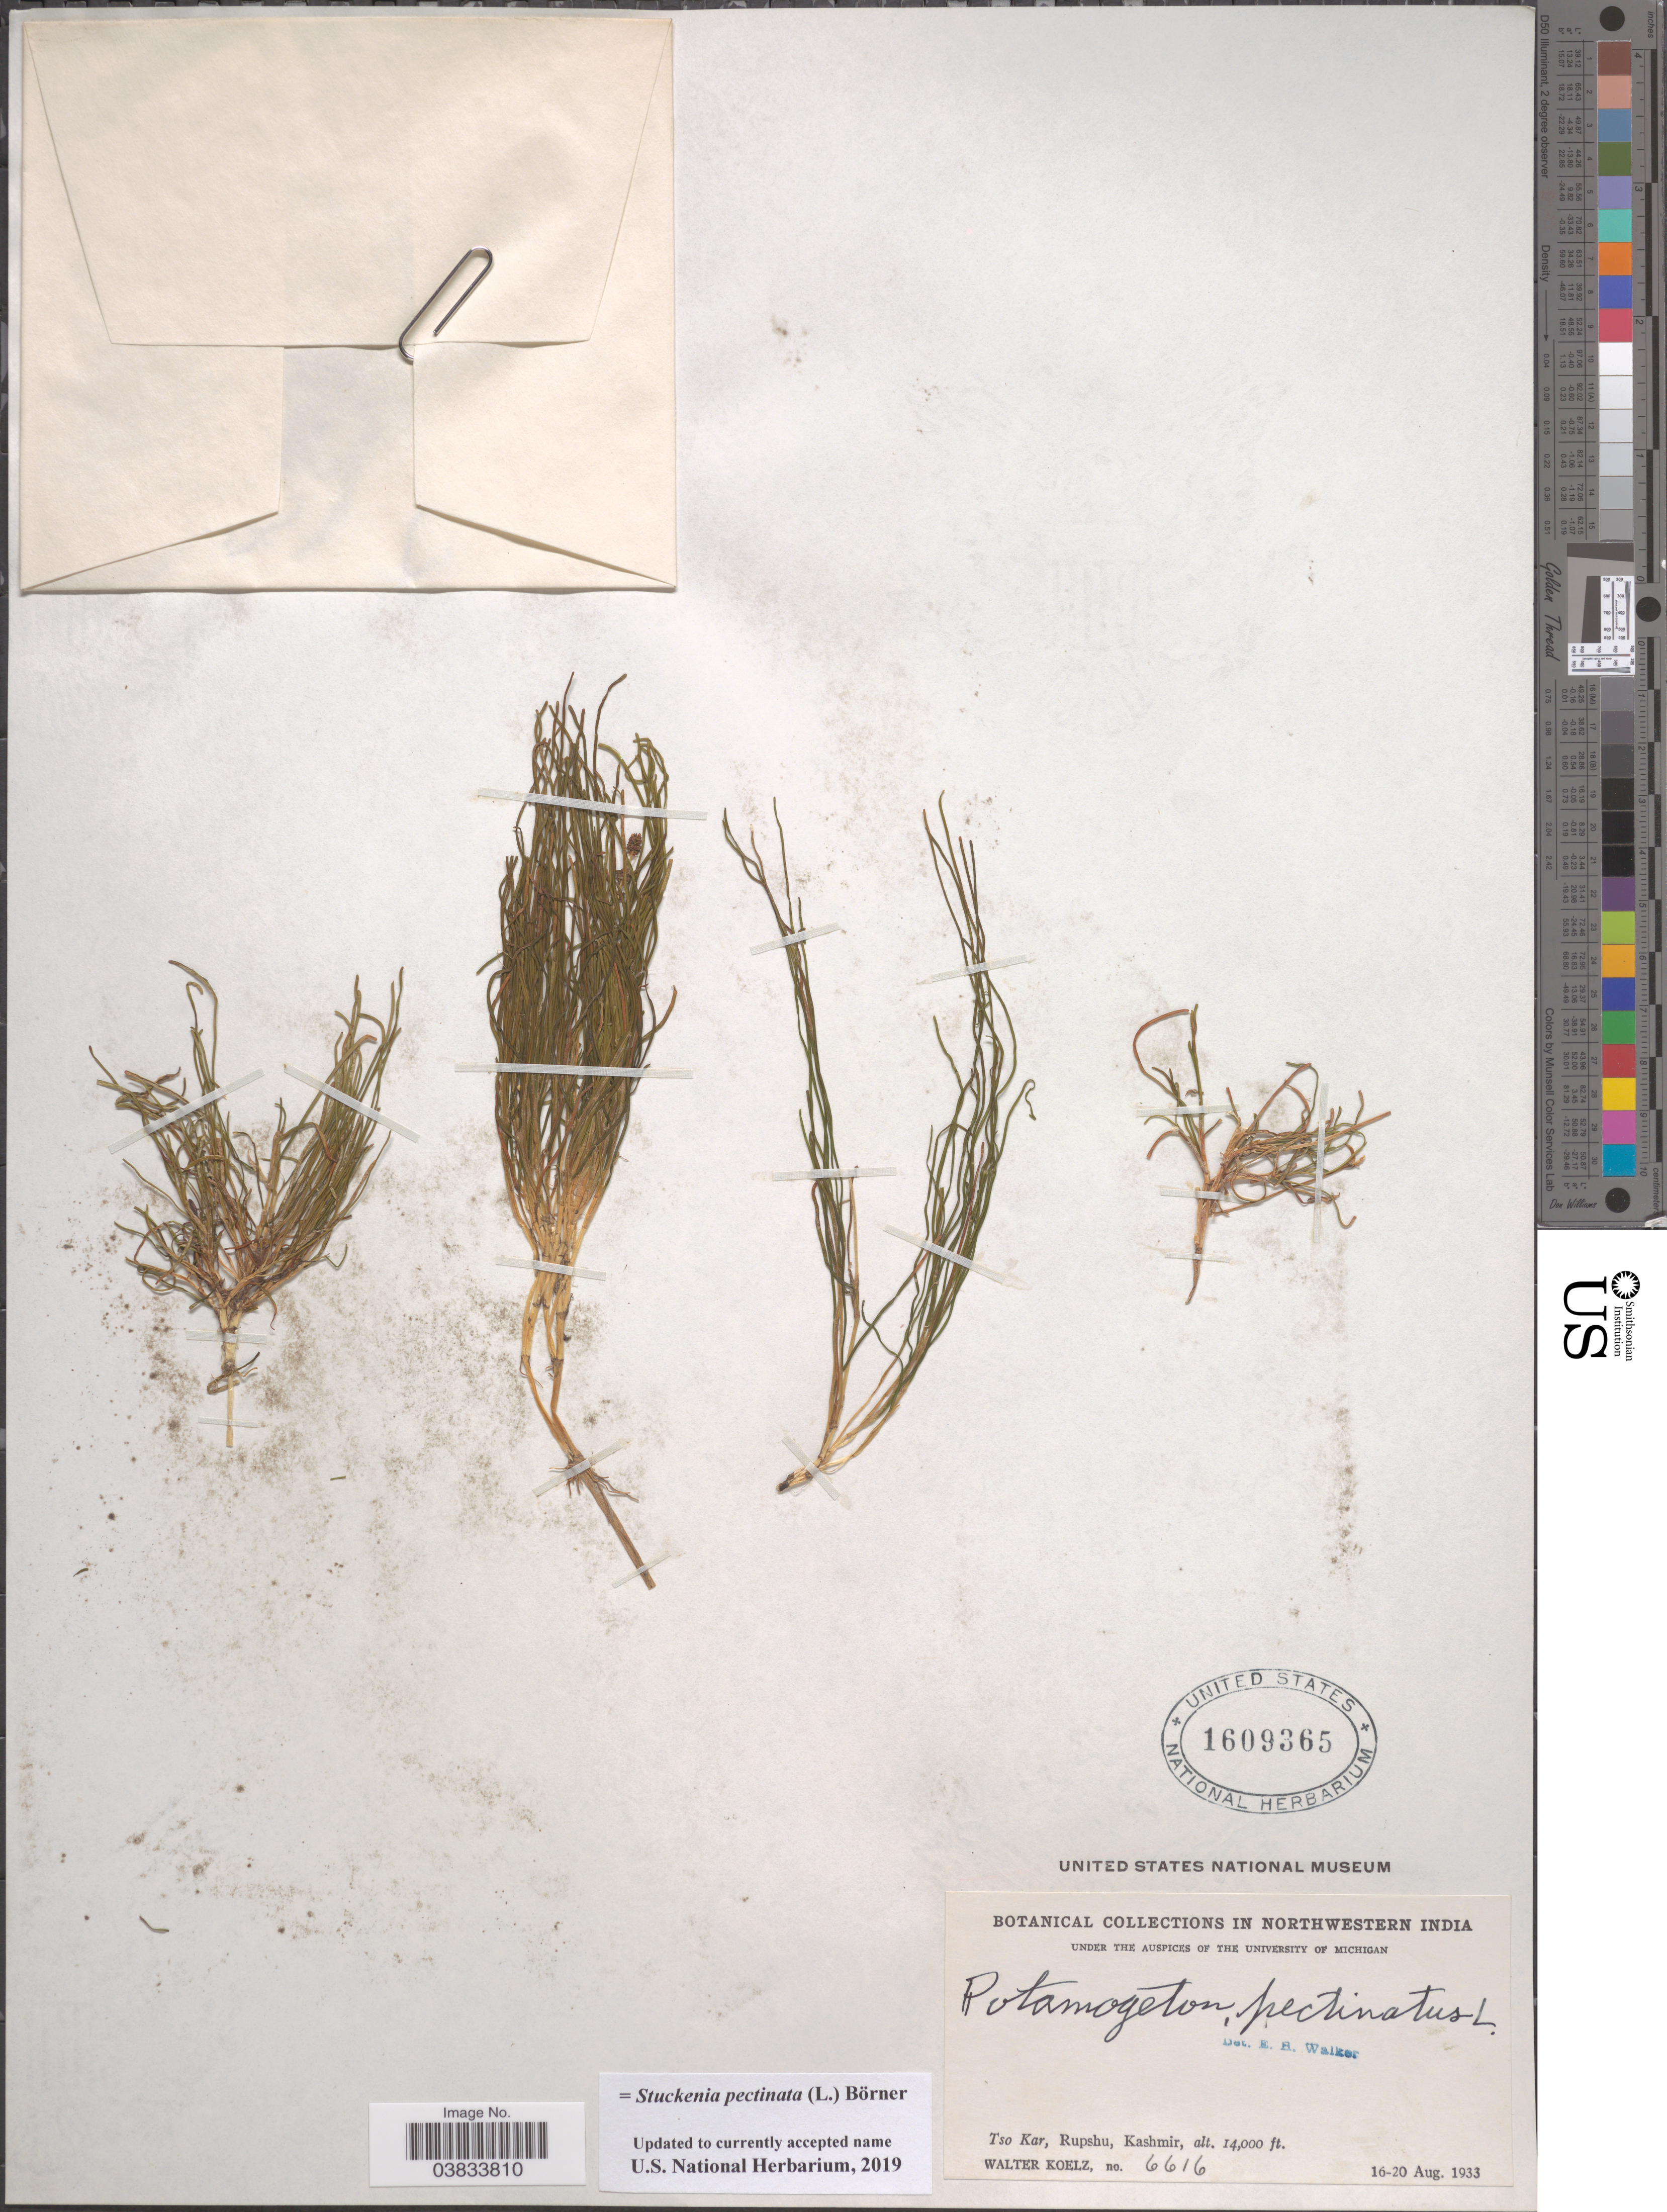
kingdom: Plantae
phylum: Tracheophyta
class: Liliopsida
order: Alismatales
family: Potamogetonaceae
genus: Stuckenia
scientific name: Stuckenia pectinata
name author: (L.) Börner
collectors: W. N. Koelz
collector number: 6616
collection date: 1933-08-16/1933-08-20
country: India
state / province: Jammu and Kashmir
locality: Northwestern India. Tso Kar, Rupshu, Kashmir.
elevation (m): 4267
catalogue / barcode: US 1609365